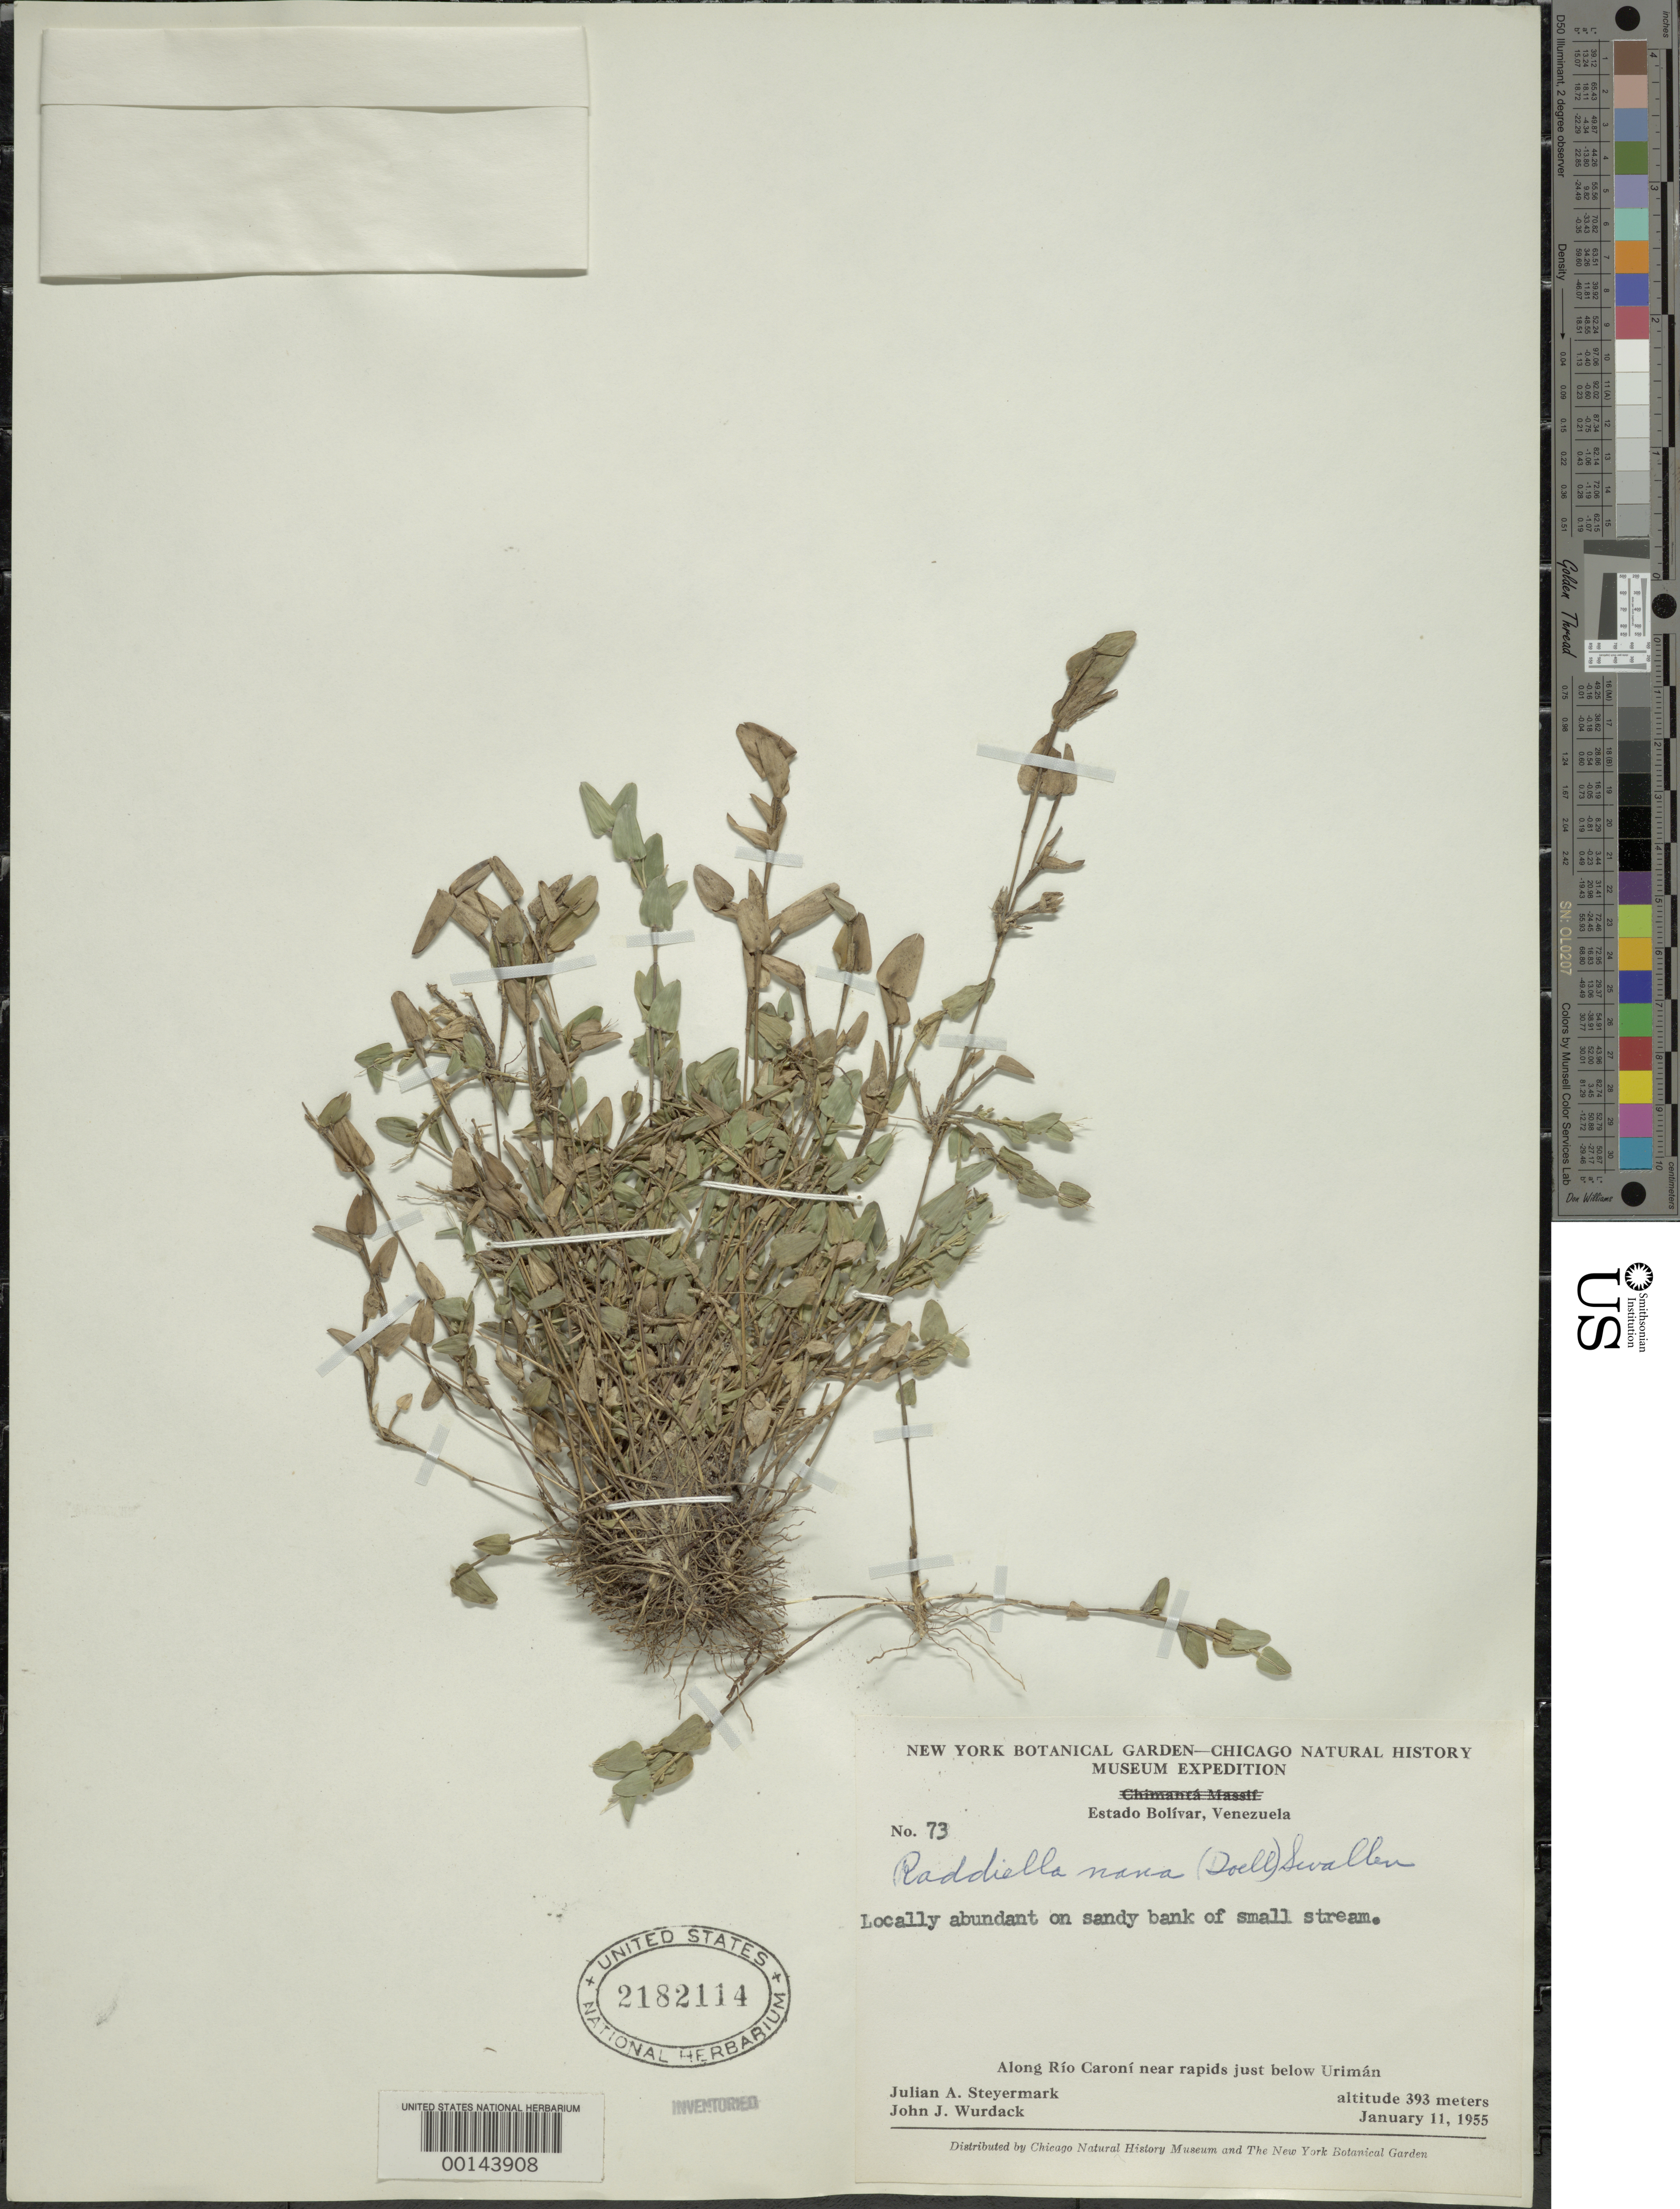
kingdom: Plantae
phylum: Tracheophyta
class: Liliopsida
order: Poales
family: Poaceae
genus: Raddiella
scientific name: Raddiella esenbeckii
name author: (Steud.) C. E. Calderón & Soderstr.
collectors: J. Steyermark & J. J. Wurdack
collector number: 73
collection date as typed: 11 Jan 1955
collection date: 1955-01-11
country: Venezuela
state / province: Bolivar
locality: Uriman/rio caroni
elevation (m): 393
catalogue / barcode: US 2182114